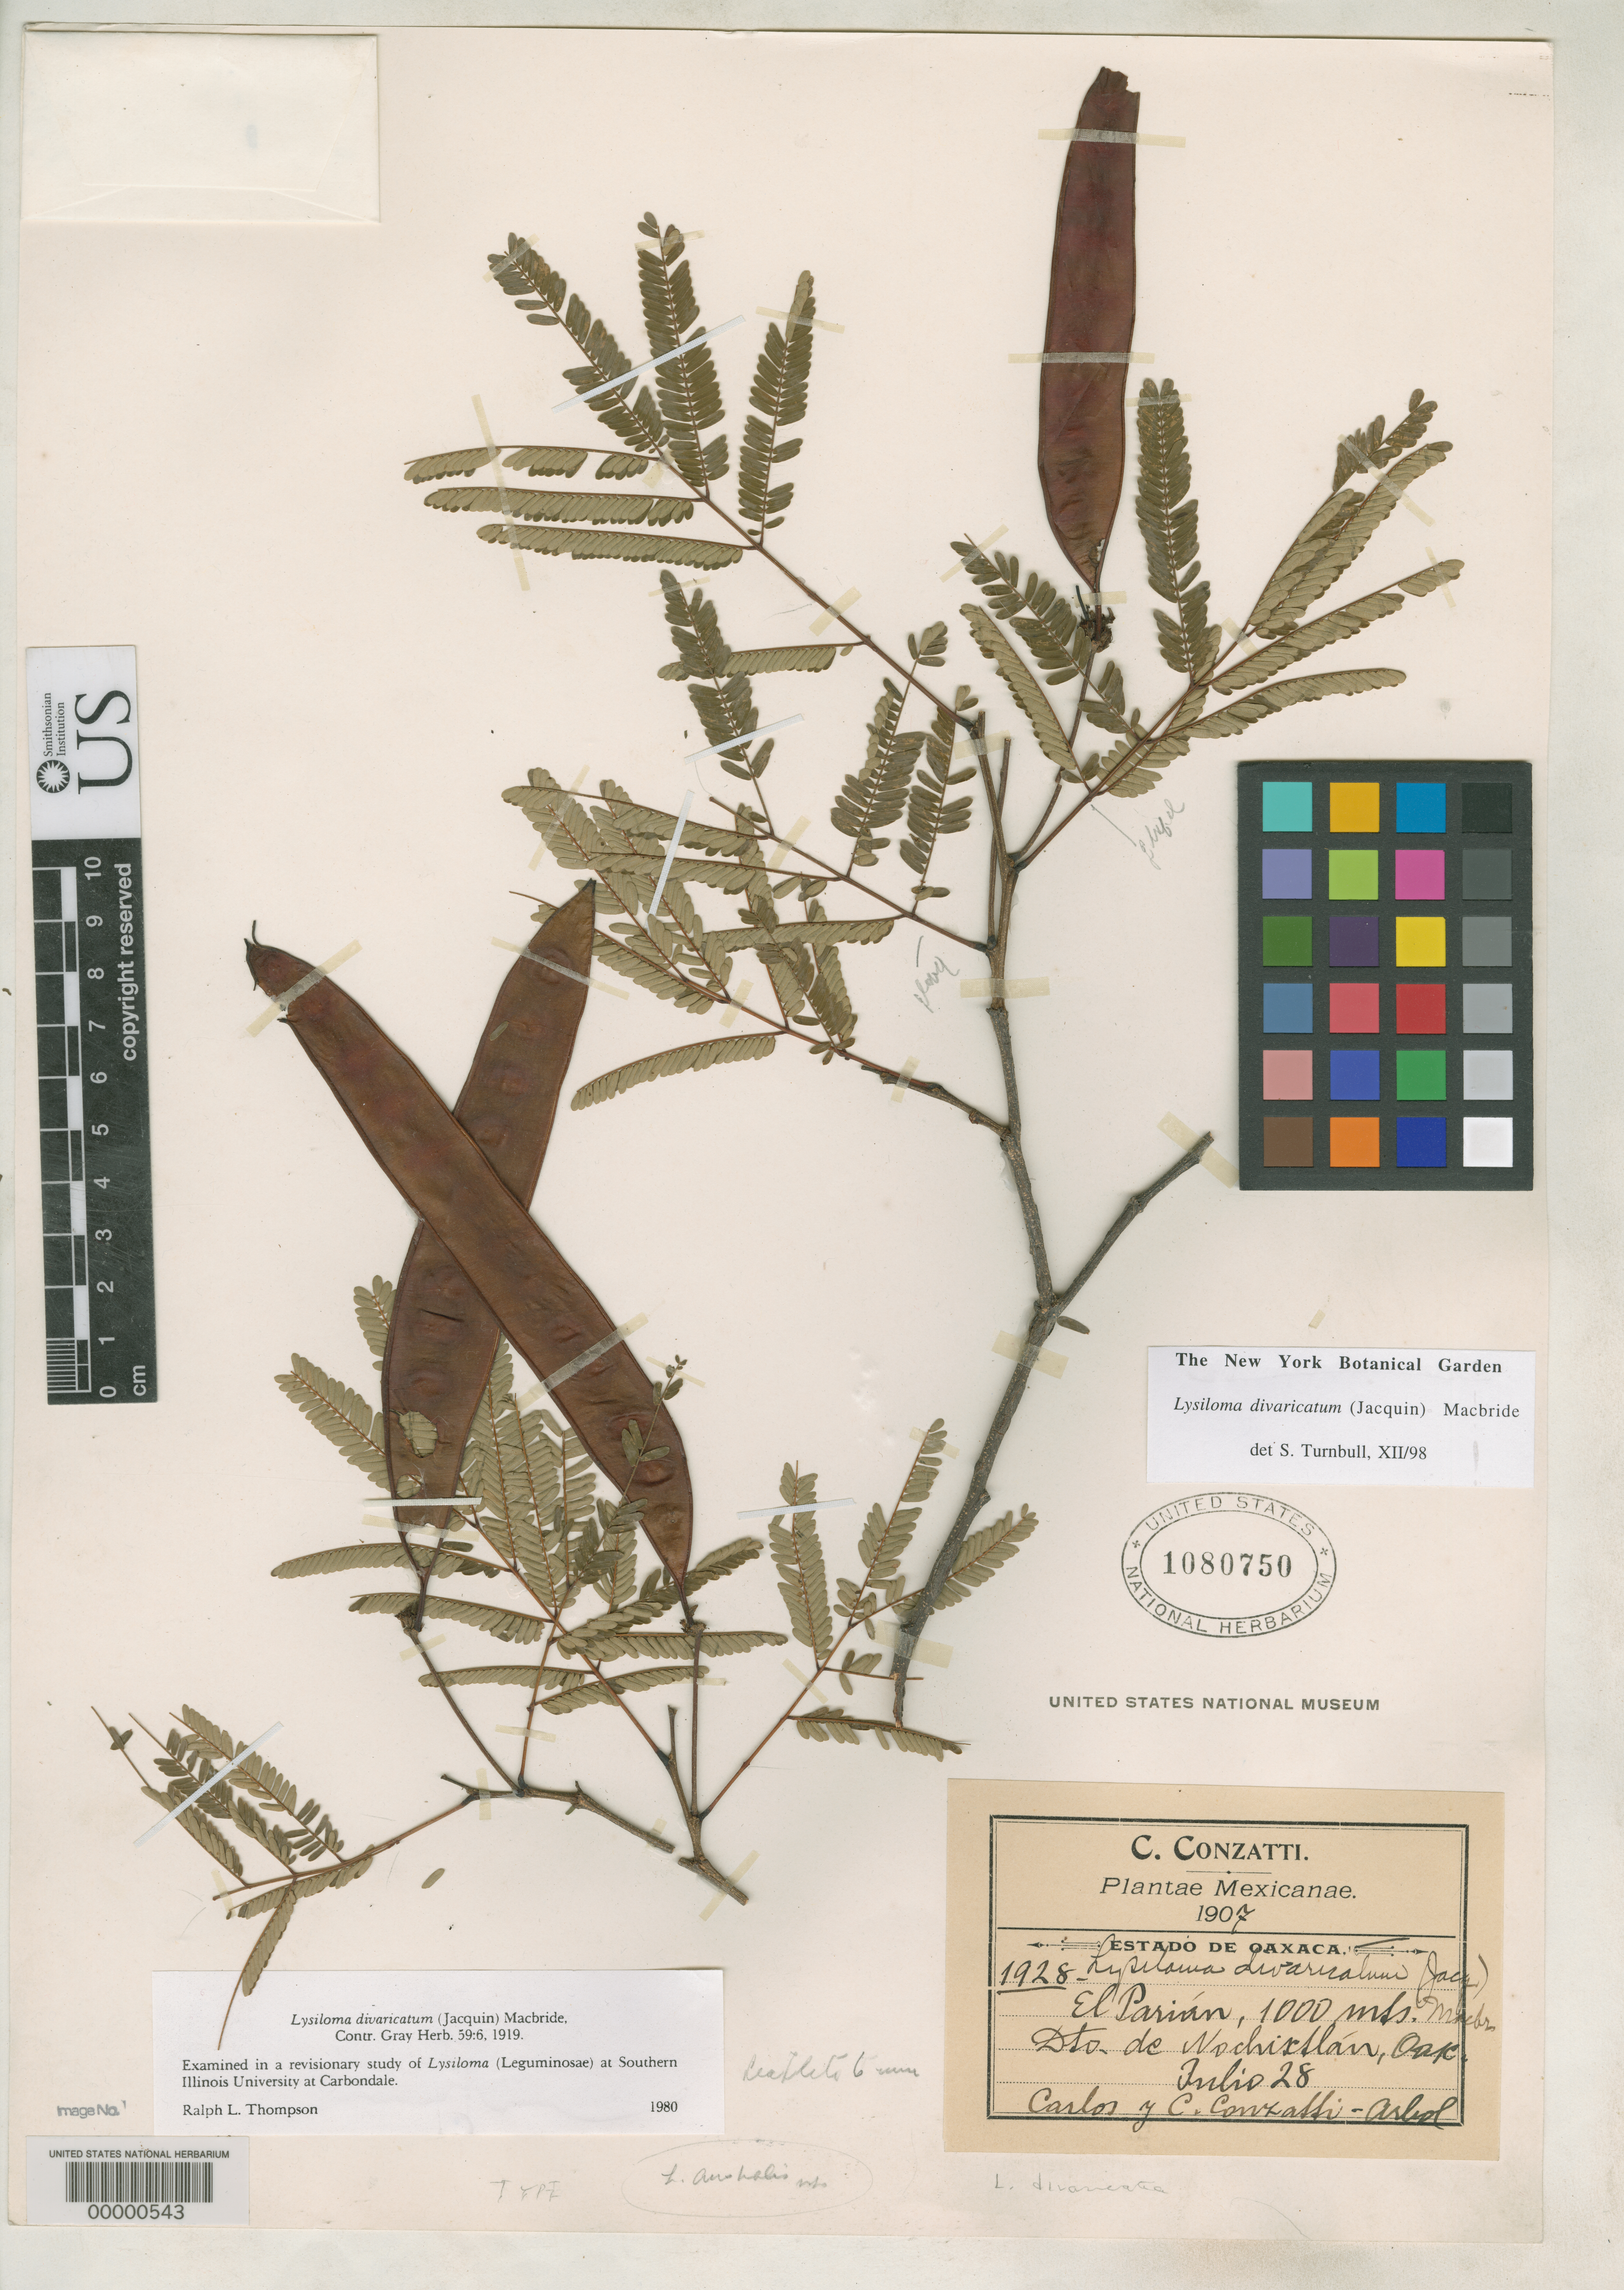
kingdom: Plantae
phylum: Tracheophyta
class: Magnoliopsida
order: Fabales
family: Fabaceae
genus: Lysiloma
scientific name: Lysiloma australe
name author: Britton & Rose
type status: Type Collection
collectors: C. Conzatti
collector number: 1928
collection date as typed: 28 Jul 1907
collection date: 1907-07-28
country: Mexico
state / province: Oaxaca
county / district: Nochixtlan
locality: El Parian.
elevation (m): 1000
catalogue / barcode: US 1080750